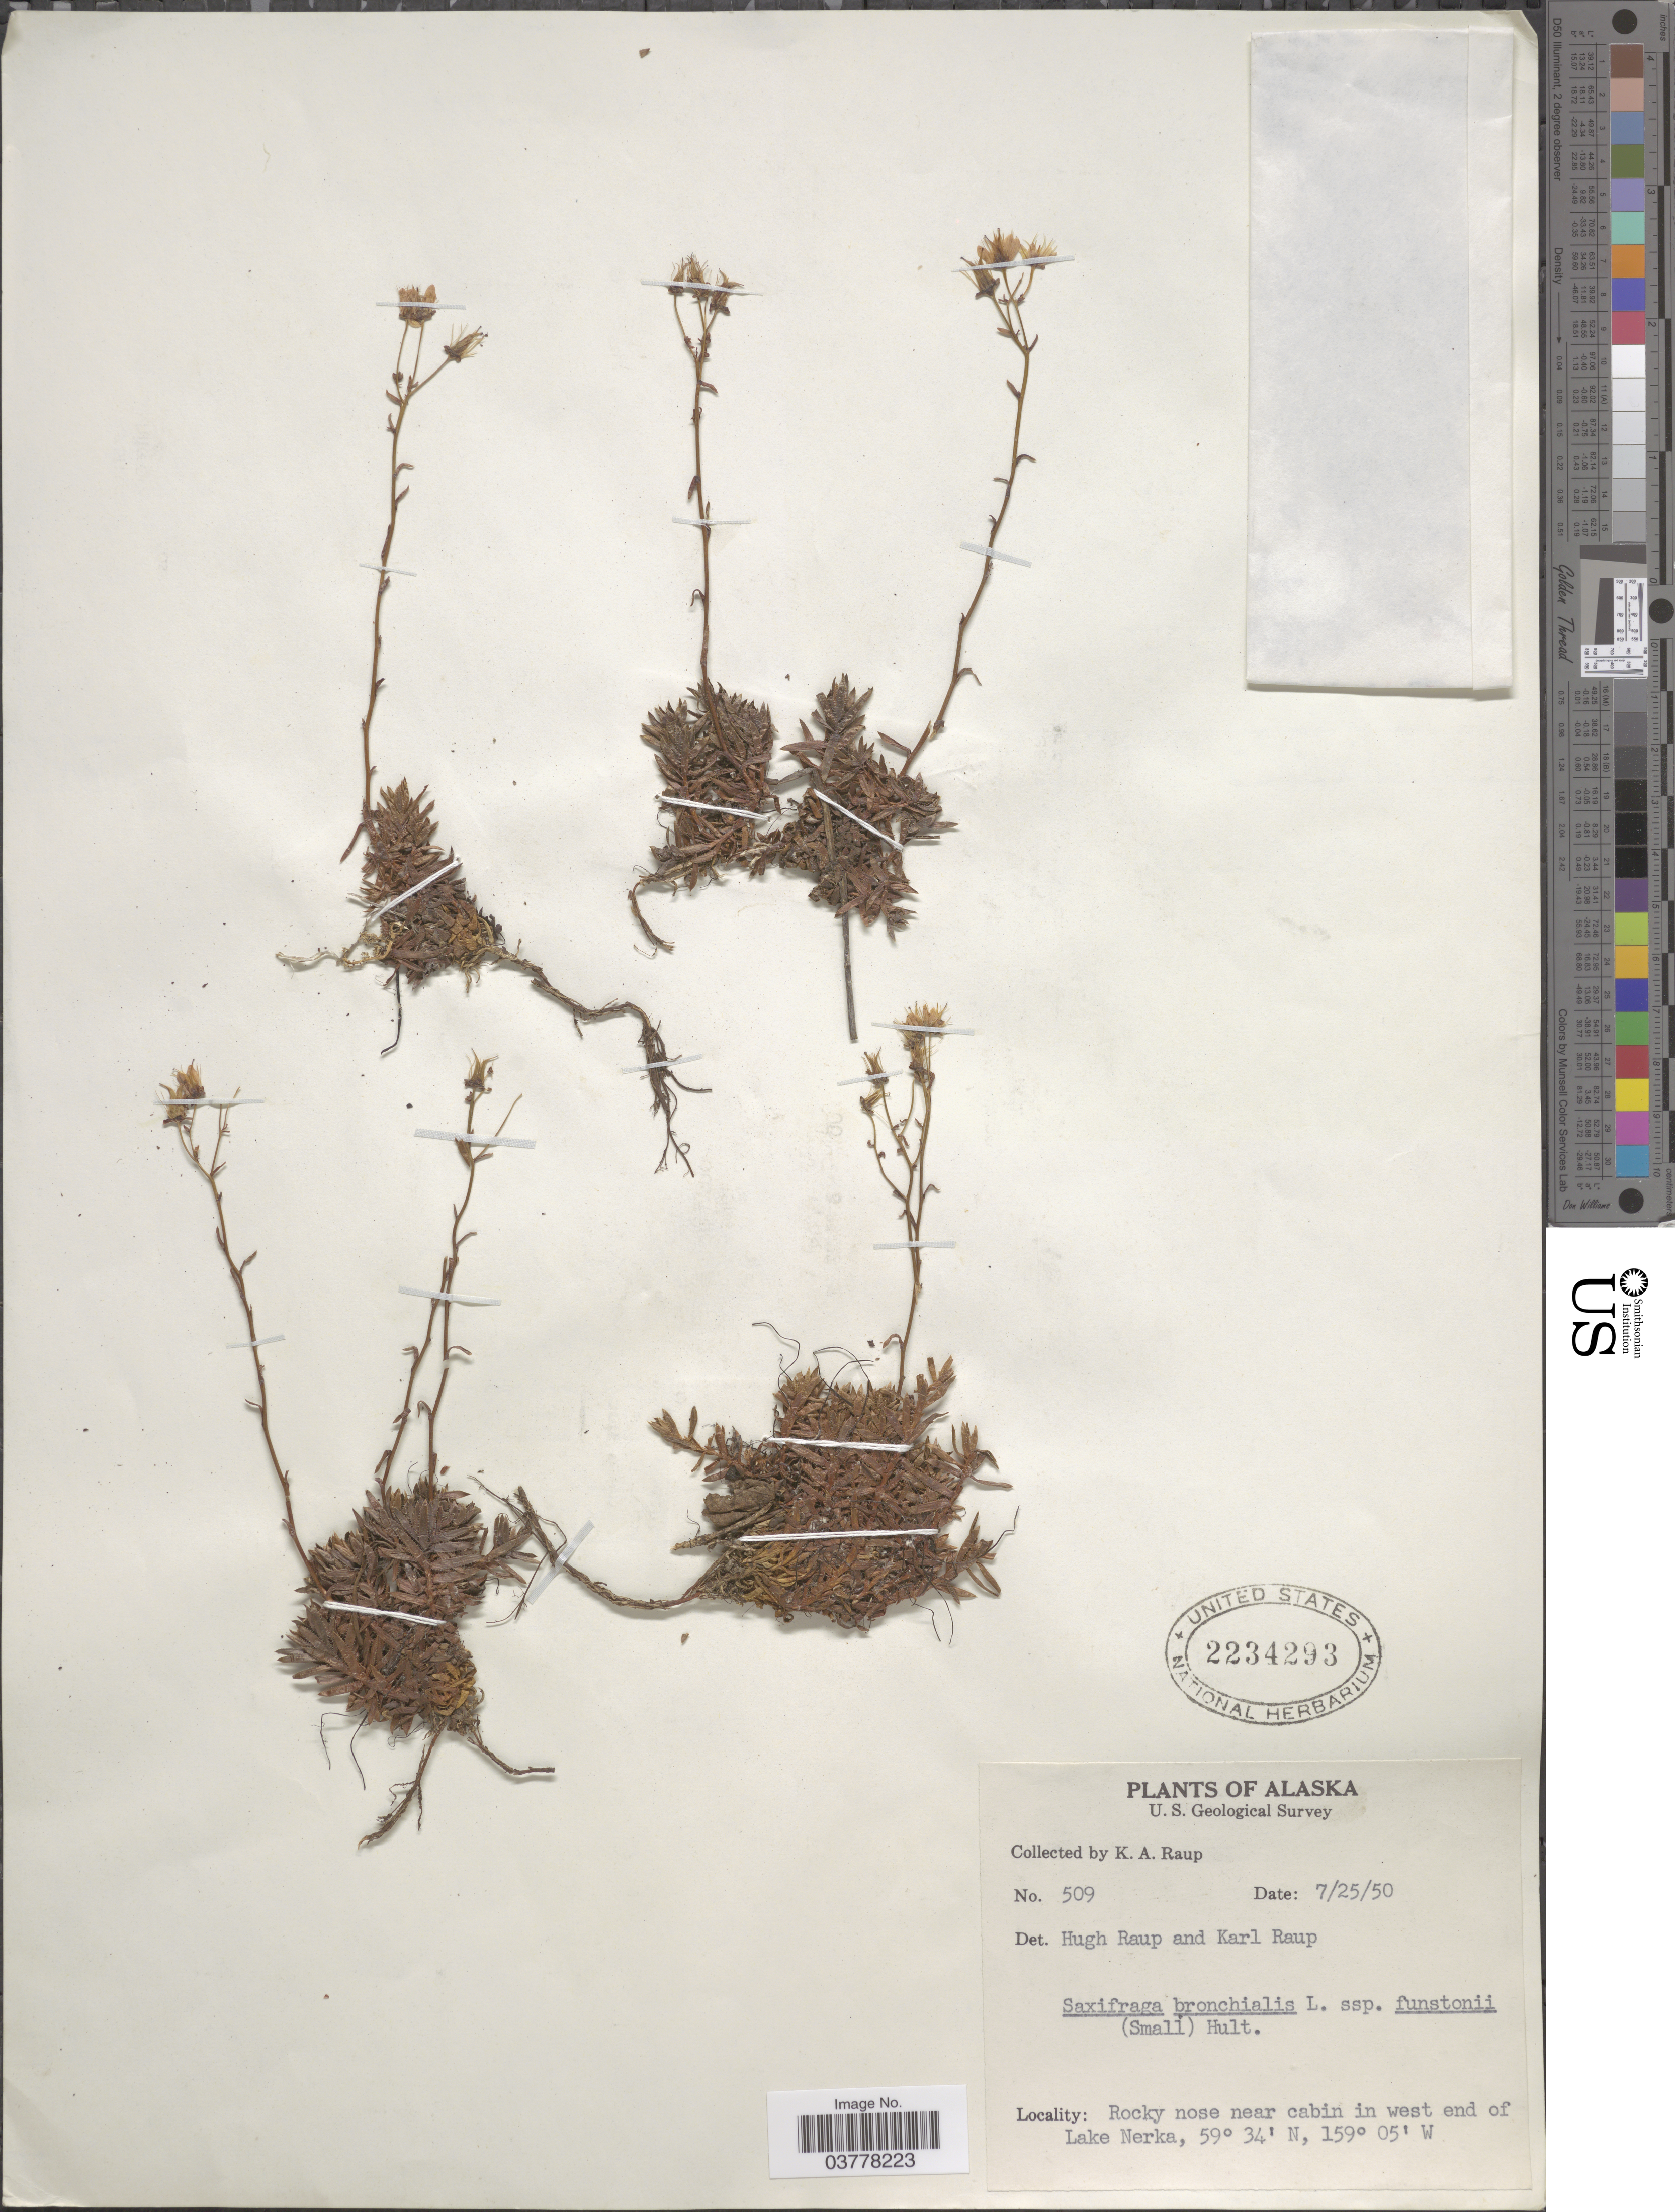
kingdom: Plantae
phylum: Tracheophyta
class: Magnoliopsida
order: Saxifragales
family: Saxifragaceae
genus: Saxifraga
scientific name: Saxifraga bronchialis subsp. funstonii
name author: (Small) Hultén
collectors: K. Raup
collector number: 509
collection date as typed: Transcribed d/m/y: 25/7/50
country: United States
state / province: Alaska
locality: Rocky nose near cabin in west end of Lake Nerka.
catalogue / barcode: US 2234293